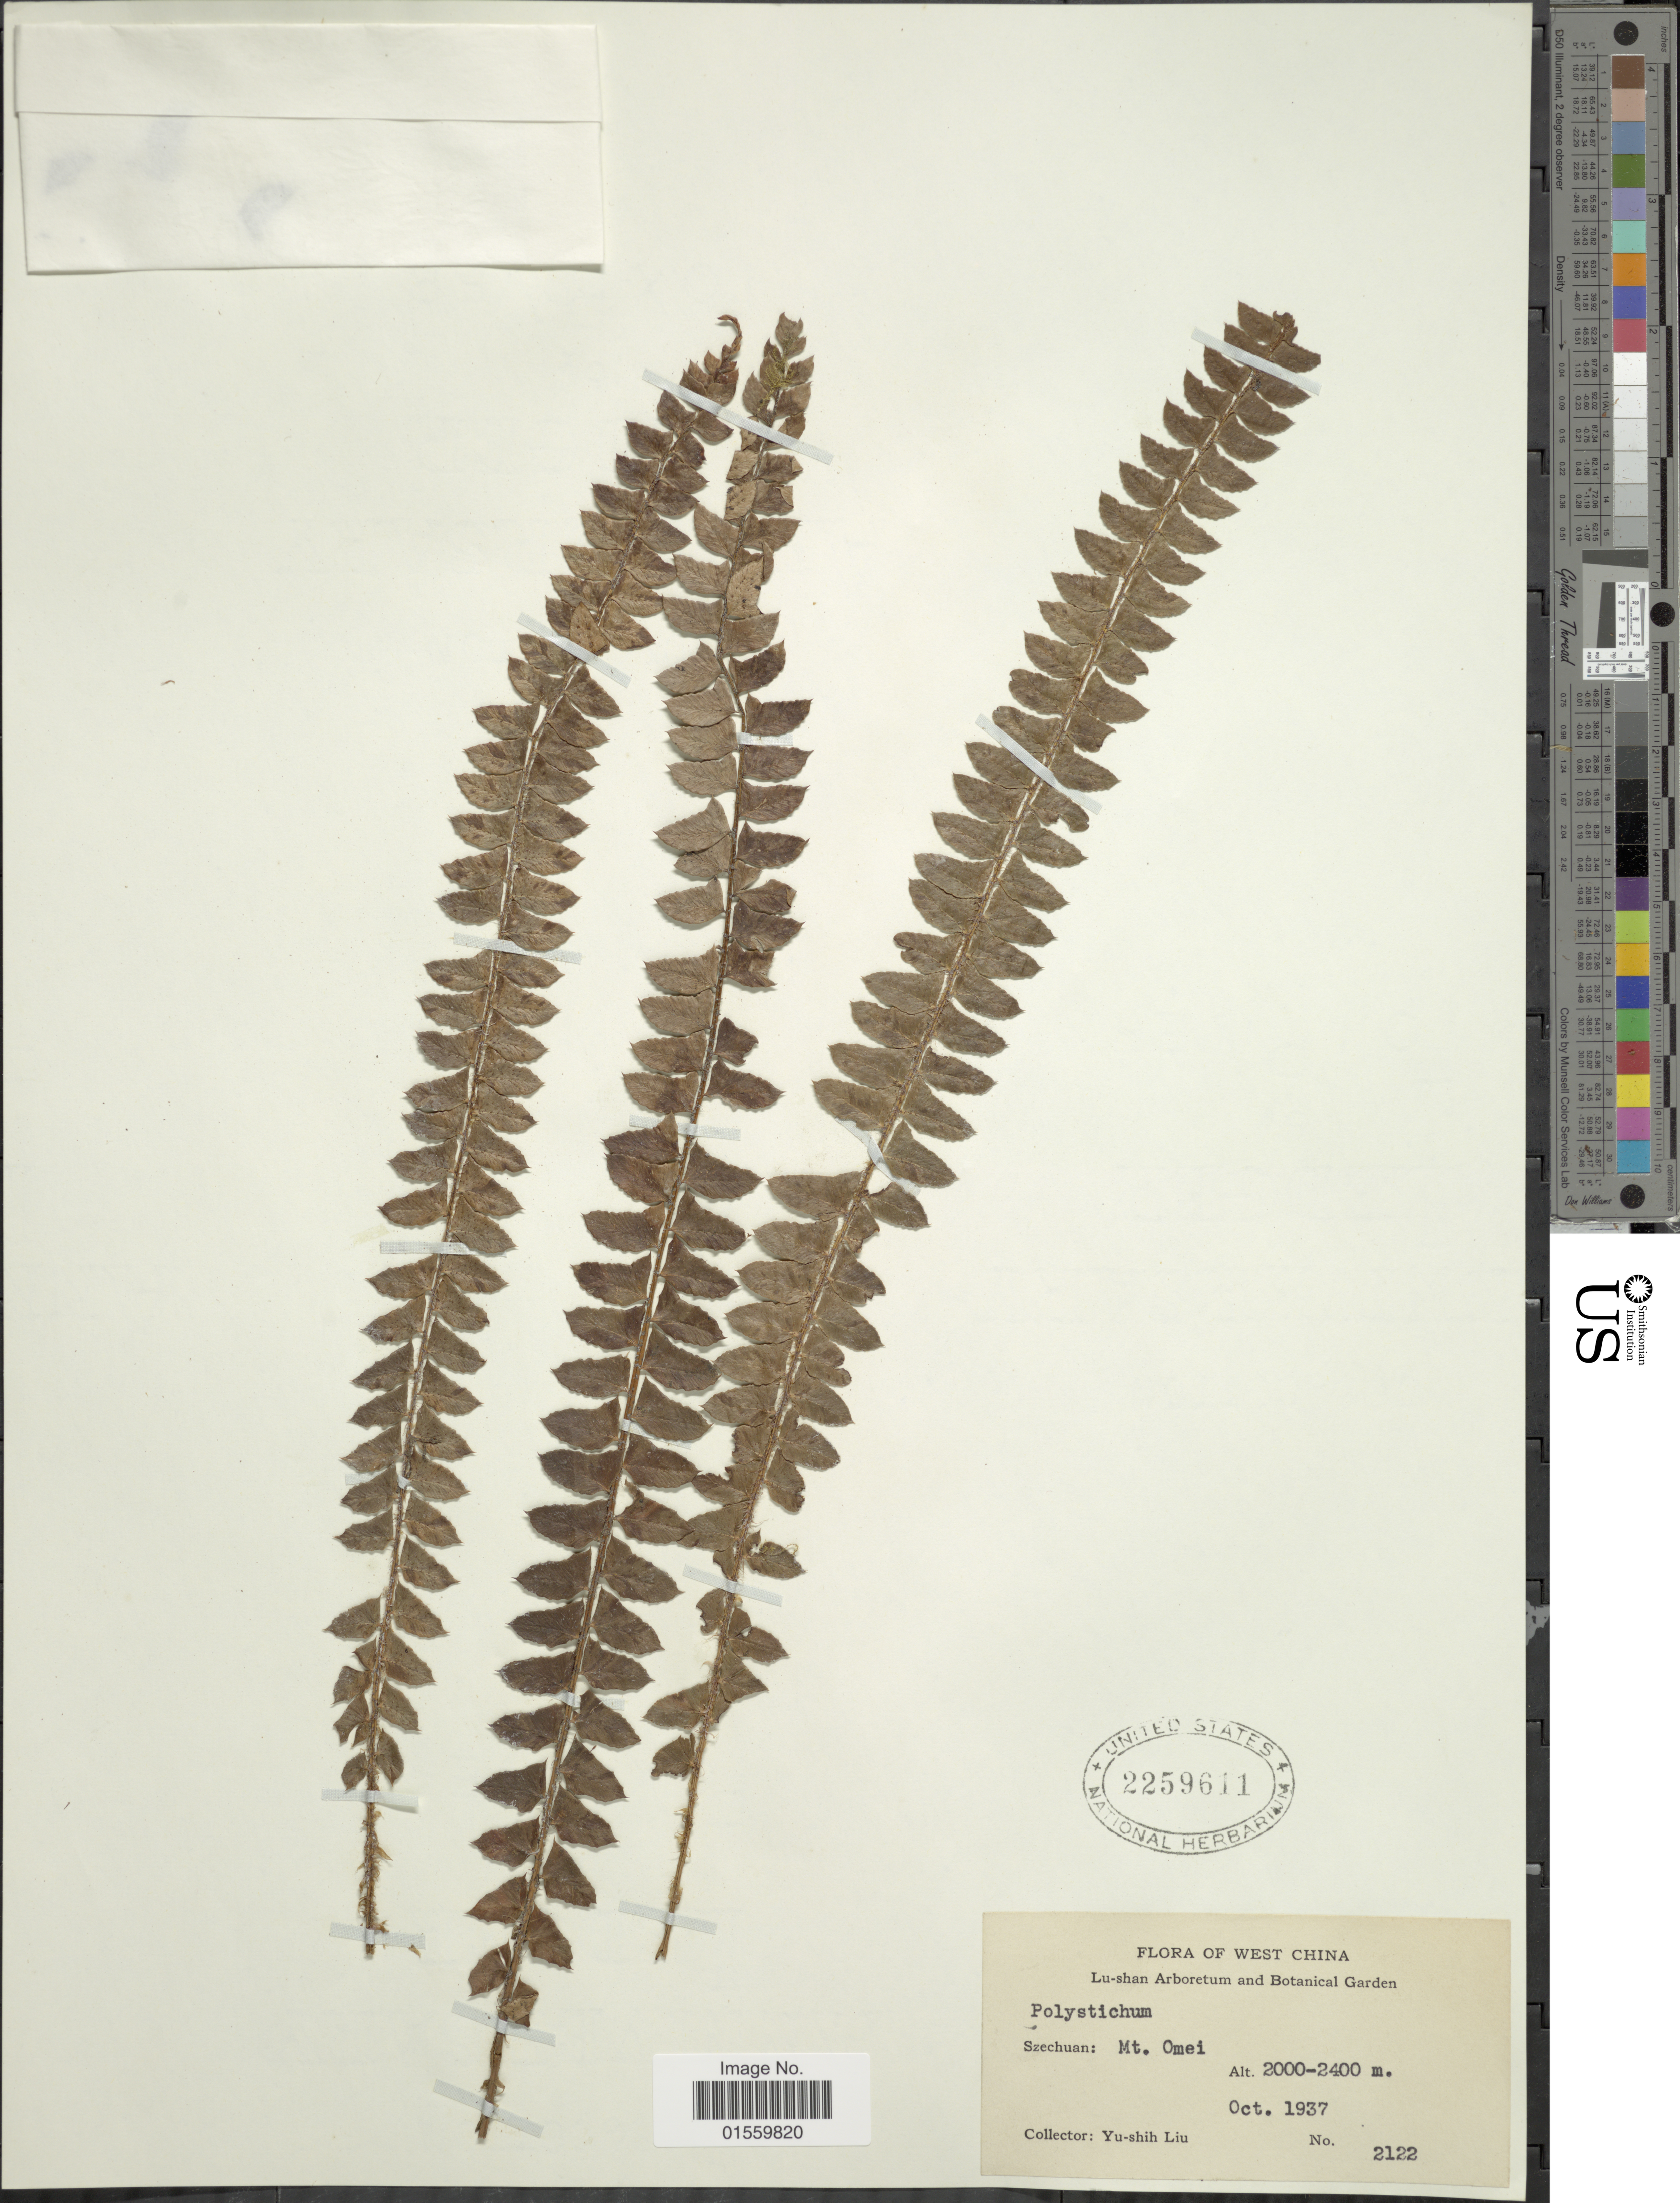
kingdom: Plantae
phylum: Tracheophyta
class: Polypodiopsida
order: Polypodiales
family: Dryopteridaceae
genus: Polystichum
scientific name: Polystichum sp.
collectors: Y.-S. Liu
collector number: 2122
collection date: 1937-10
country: China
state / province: Sichuan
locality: West China, Szechuan: Mt. Omei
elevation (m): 2000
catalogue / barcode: US 2259611